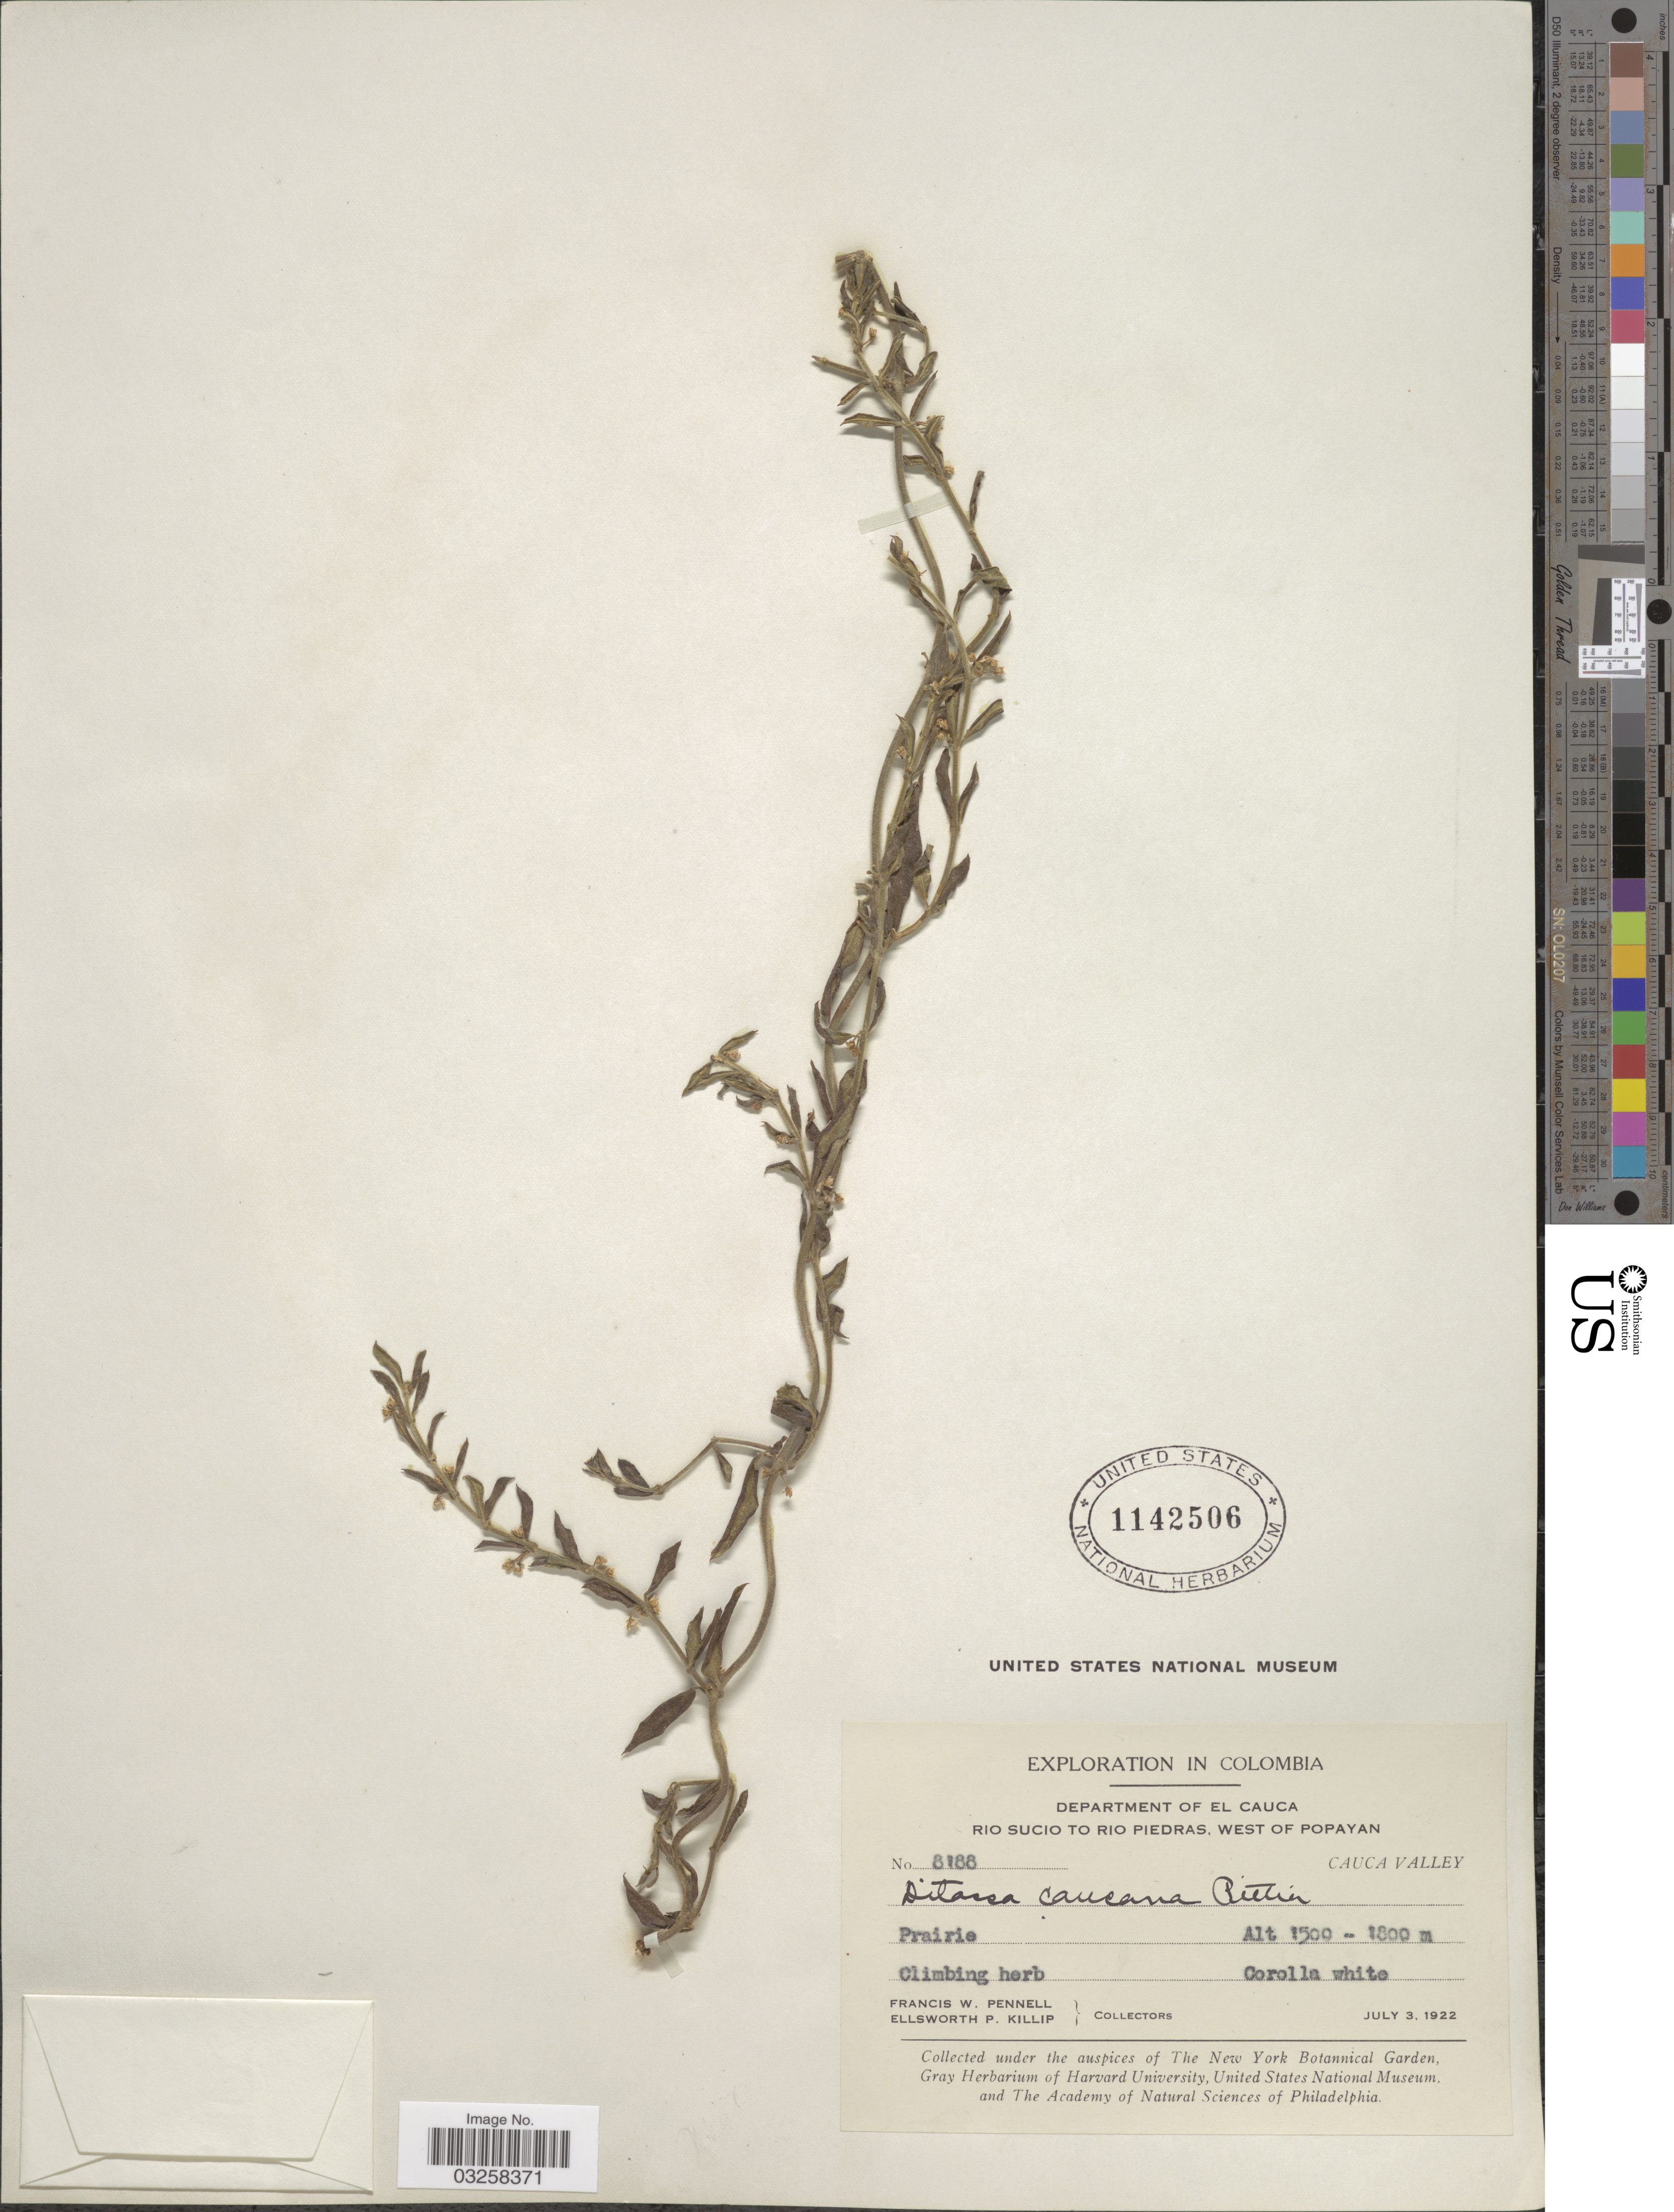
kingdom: Plantae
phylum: Tracheophyta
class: Magnoliopsida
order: Gentianales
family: Apocynaceae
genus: Ditassa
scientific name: Ditassa caucana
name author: Pittier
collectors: F. W. Pennell & E. P. Killip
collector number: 8188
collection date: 1922-07-03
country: Colombia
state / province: Cauca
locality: Department of El Cauca, Rio Sucio to Rio Piedras, West of Popayan, Cauca Valley.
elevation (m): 1500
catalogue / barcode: US 1142506